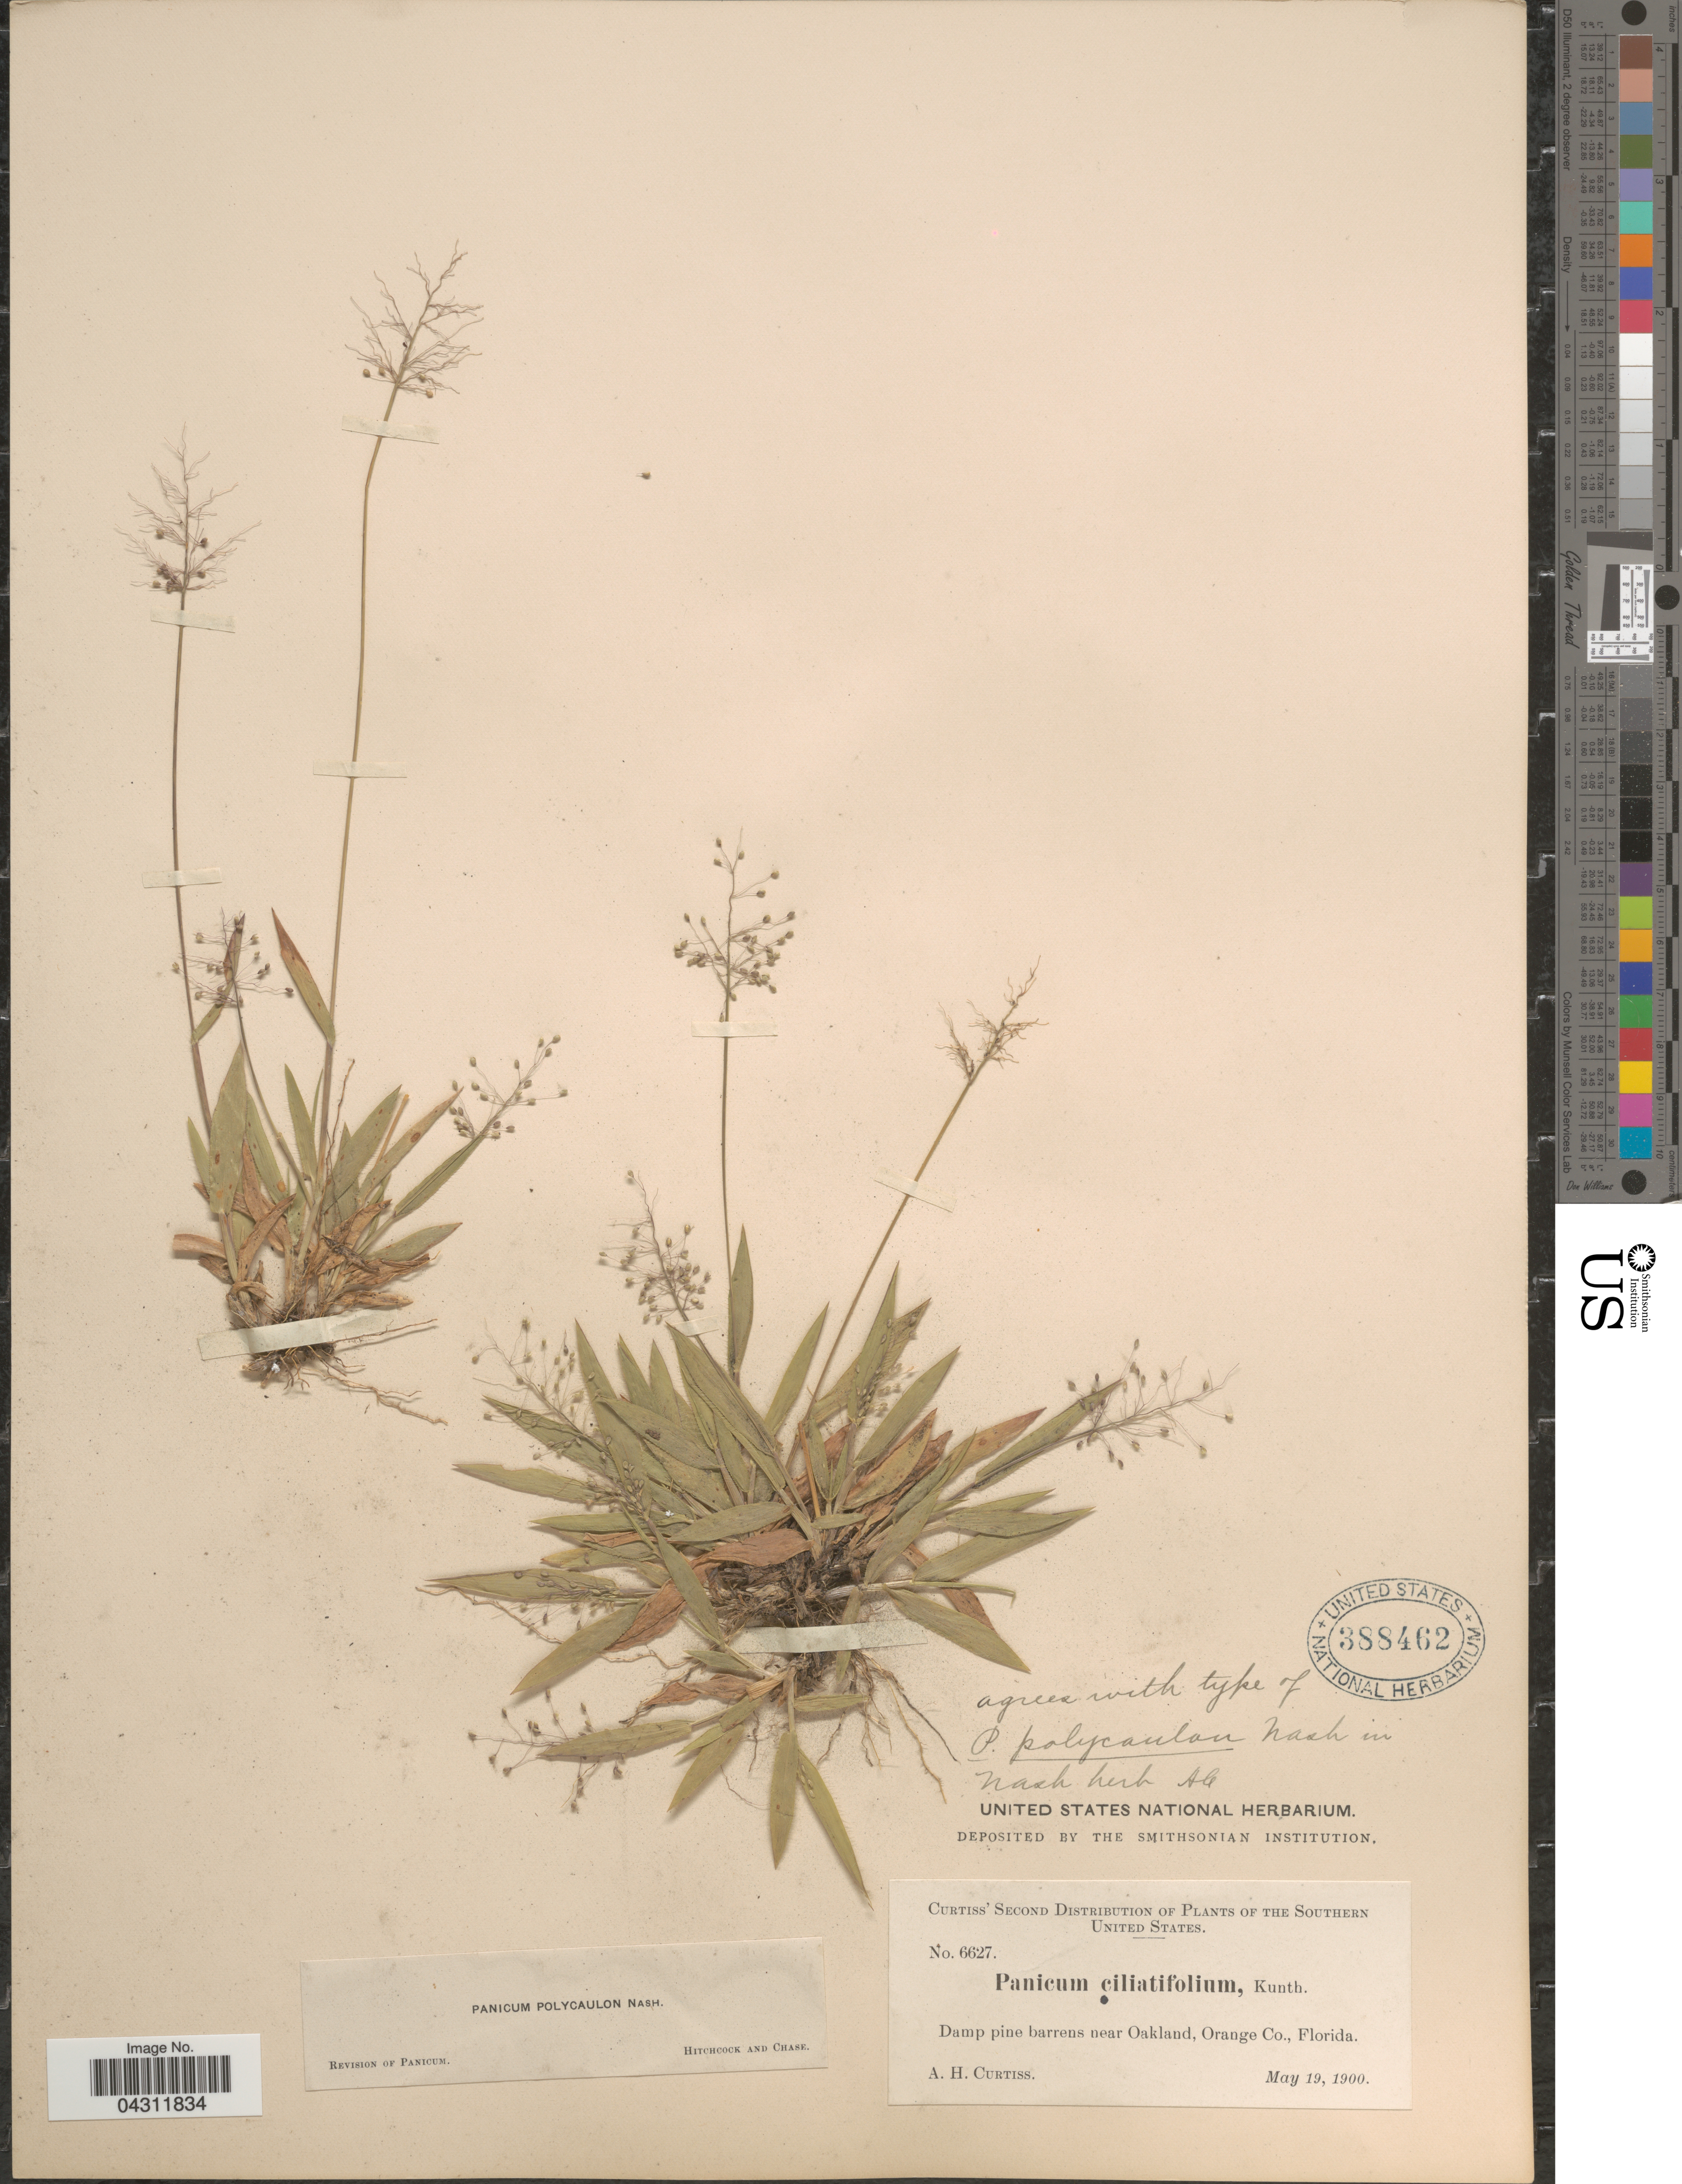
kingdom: Plantae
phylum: Tracheophyta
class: Liliopsida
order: Poales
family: Poaceae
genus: Dichanthelium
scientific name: Dichanthelium strigosum var. glabrescens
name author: (Griseb.) Freckmann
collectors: A. H. Curtiss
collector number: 6627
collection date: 1900-05-19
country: United States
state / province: Florida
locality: Southern United States. Damp pine barrens near Oakland, Orange Co.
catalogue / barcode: US 388462